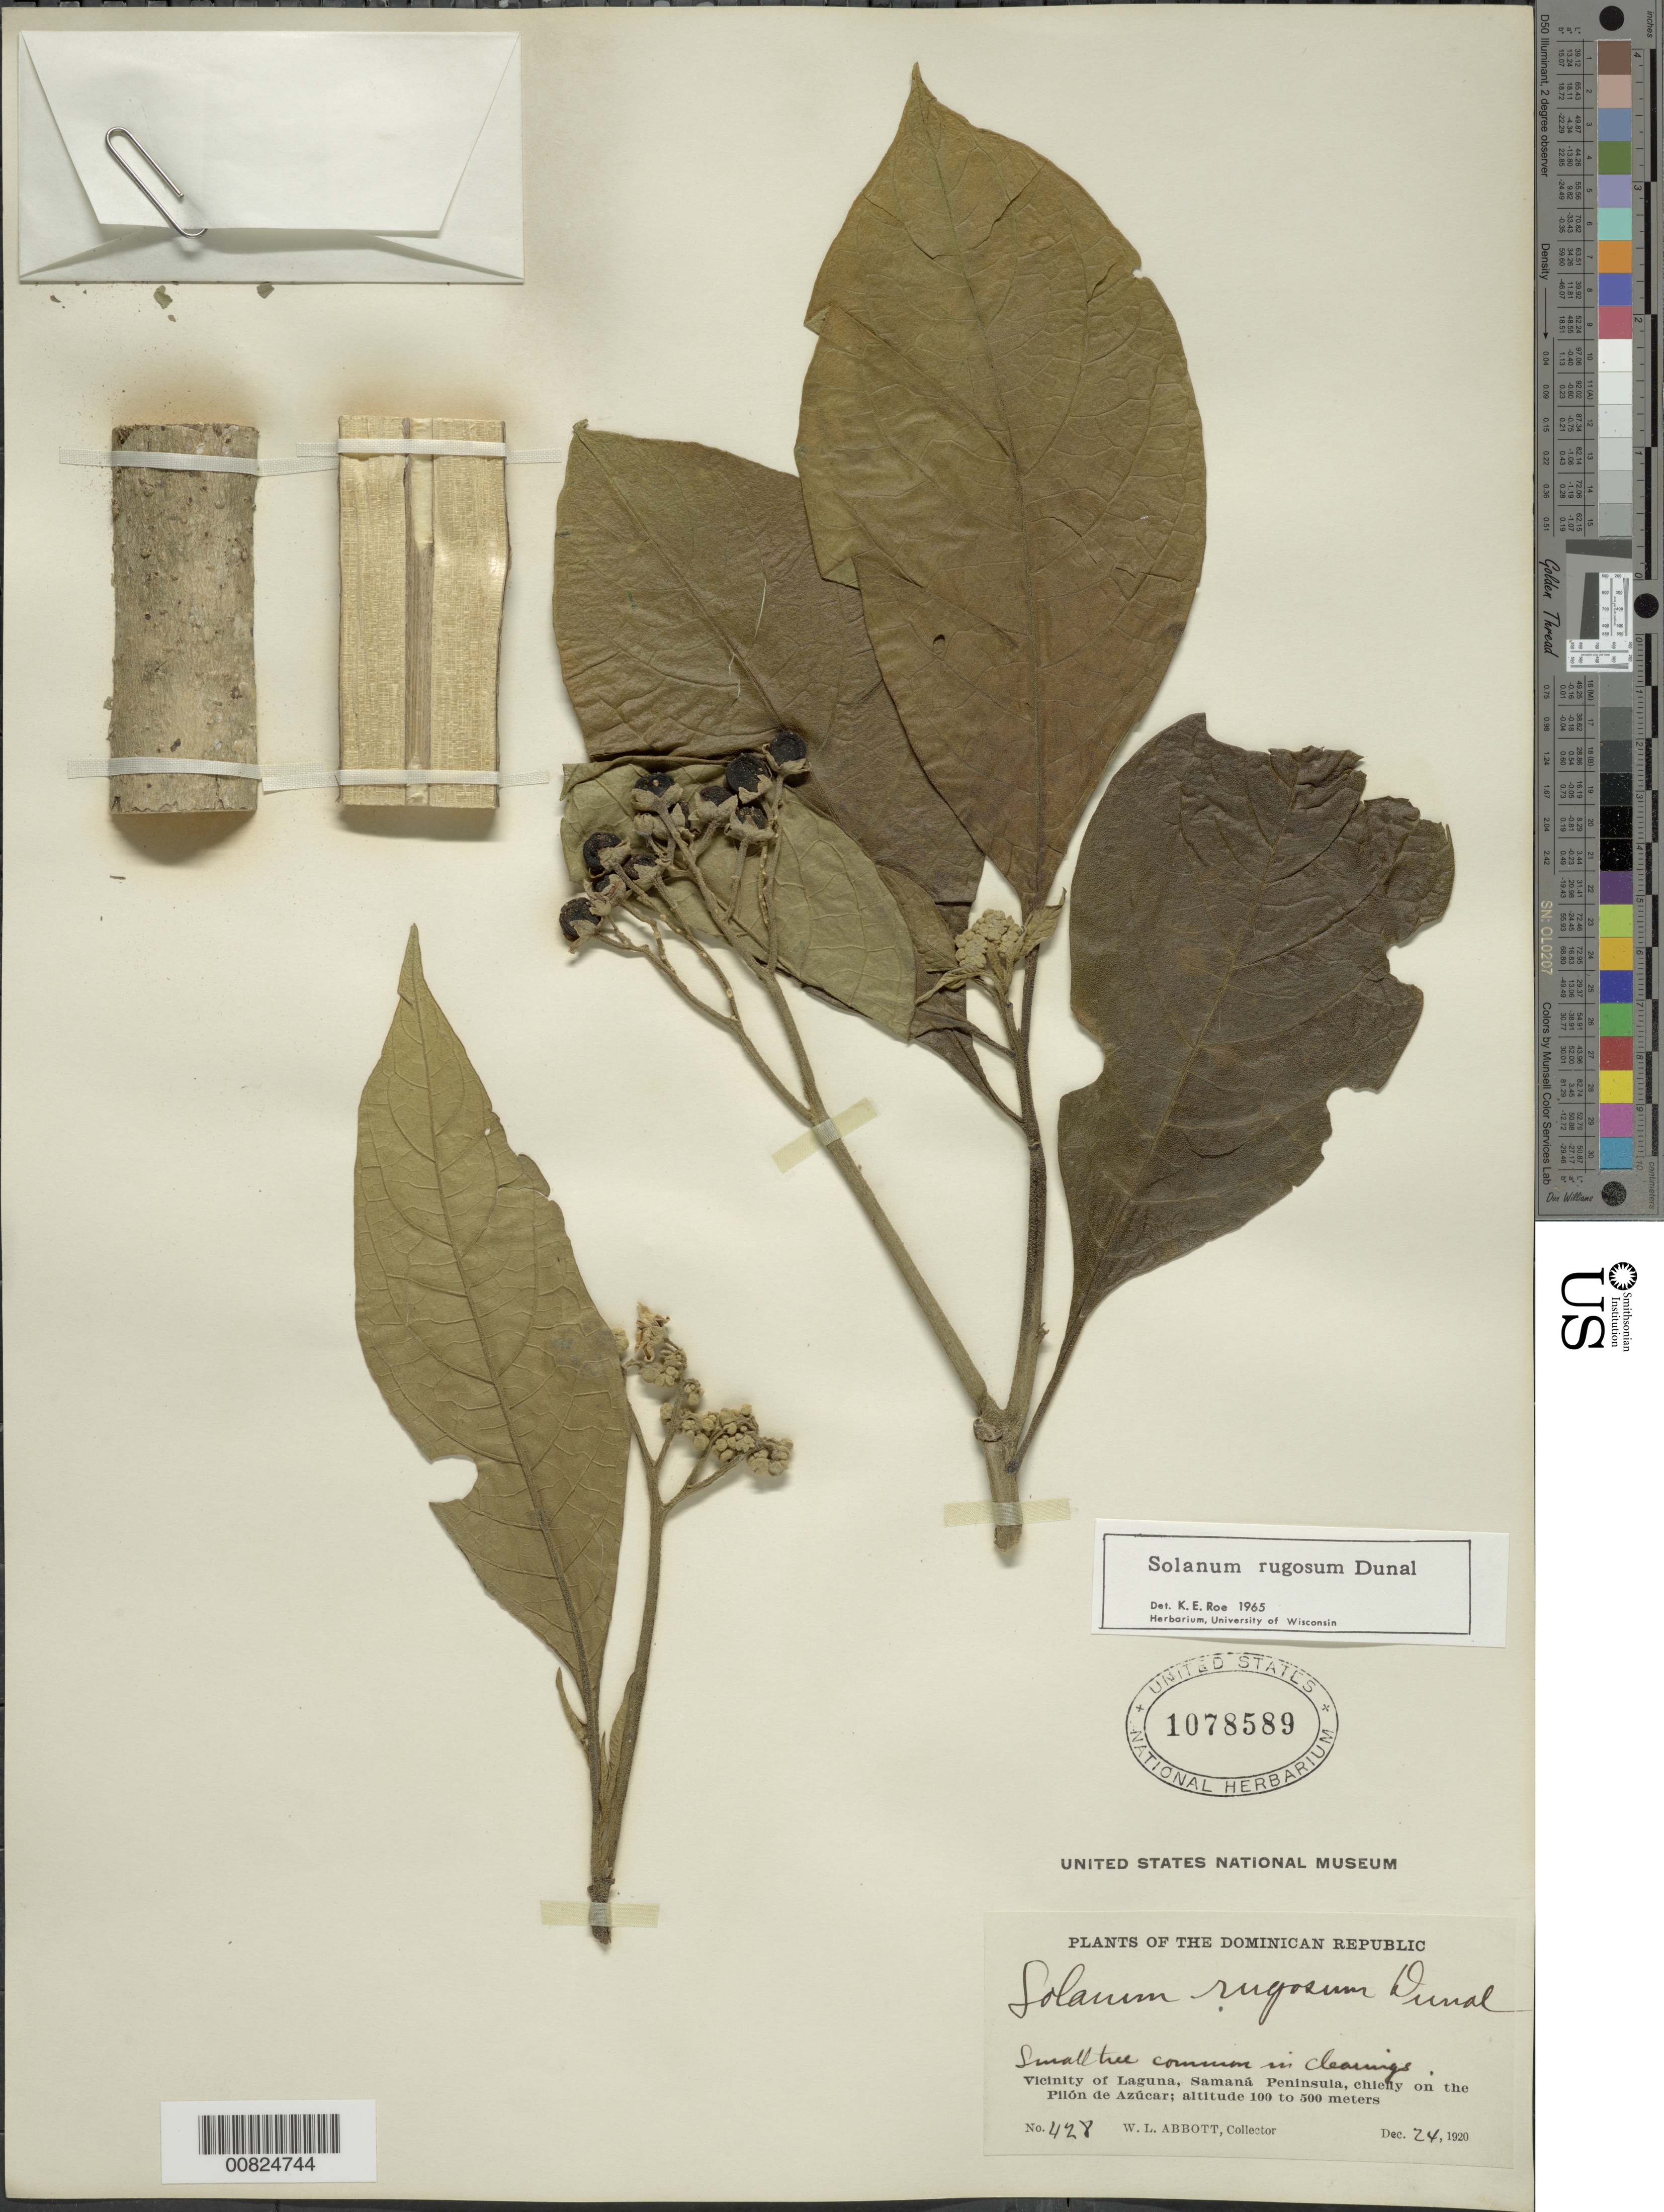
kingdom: Plantae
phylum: Tracheophyta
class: Magnoliopsida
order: Solanales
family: Solanaceae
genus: Solanum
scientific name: Solanum rugosum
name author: Dunal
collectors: W. L. Abbott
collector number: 428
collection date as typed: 24 Dec 1920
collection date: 1920-12-24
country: Dominican Republic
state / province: Samana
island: Hispaniola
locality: Vicinity of Laguna, Samaná Peninsula, chiefly on the Pilón de Azúcar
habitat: In clearings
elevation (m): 100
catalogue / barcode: US 1078589